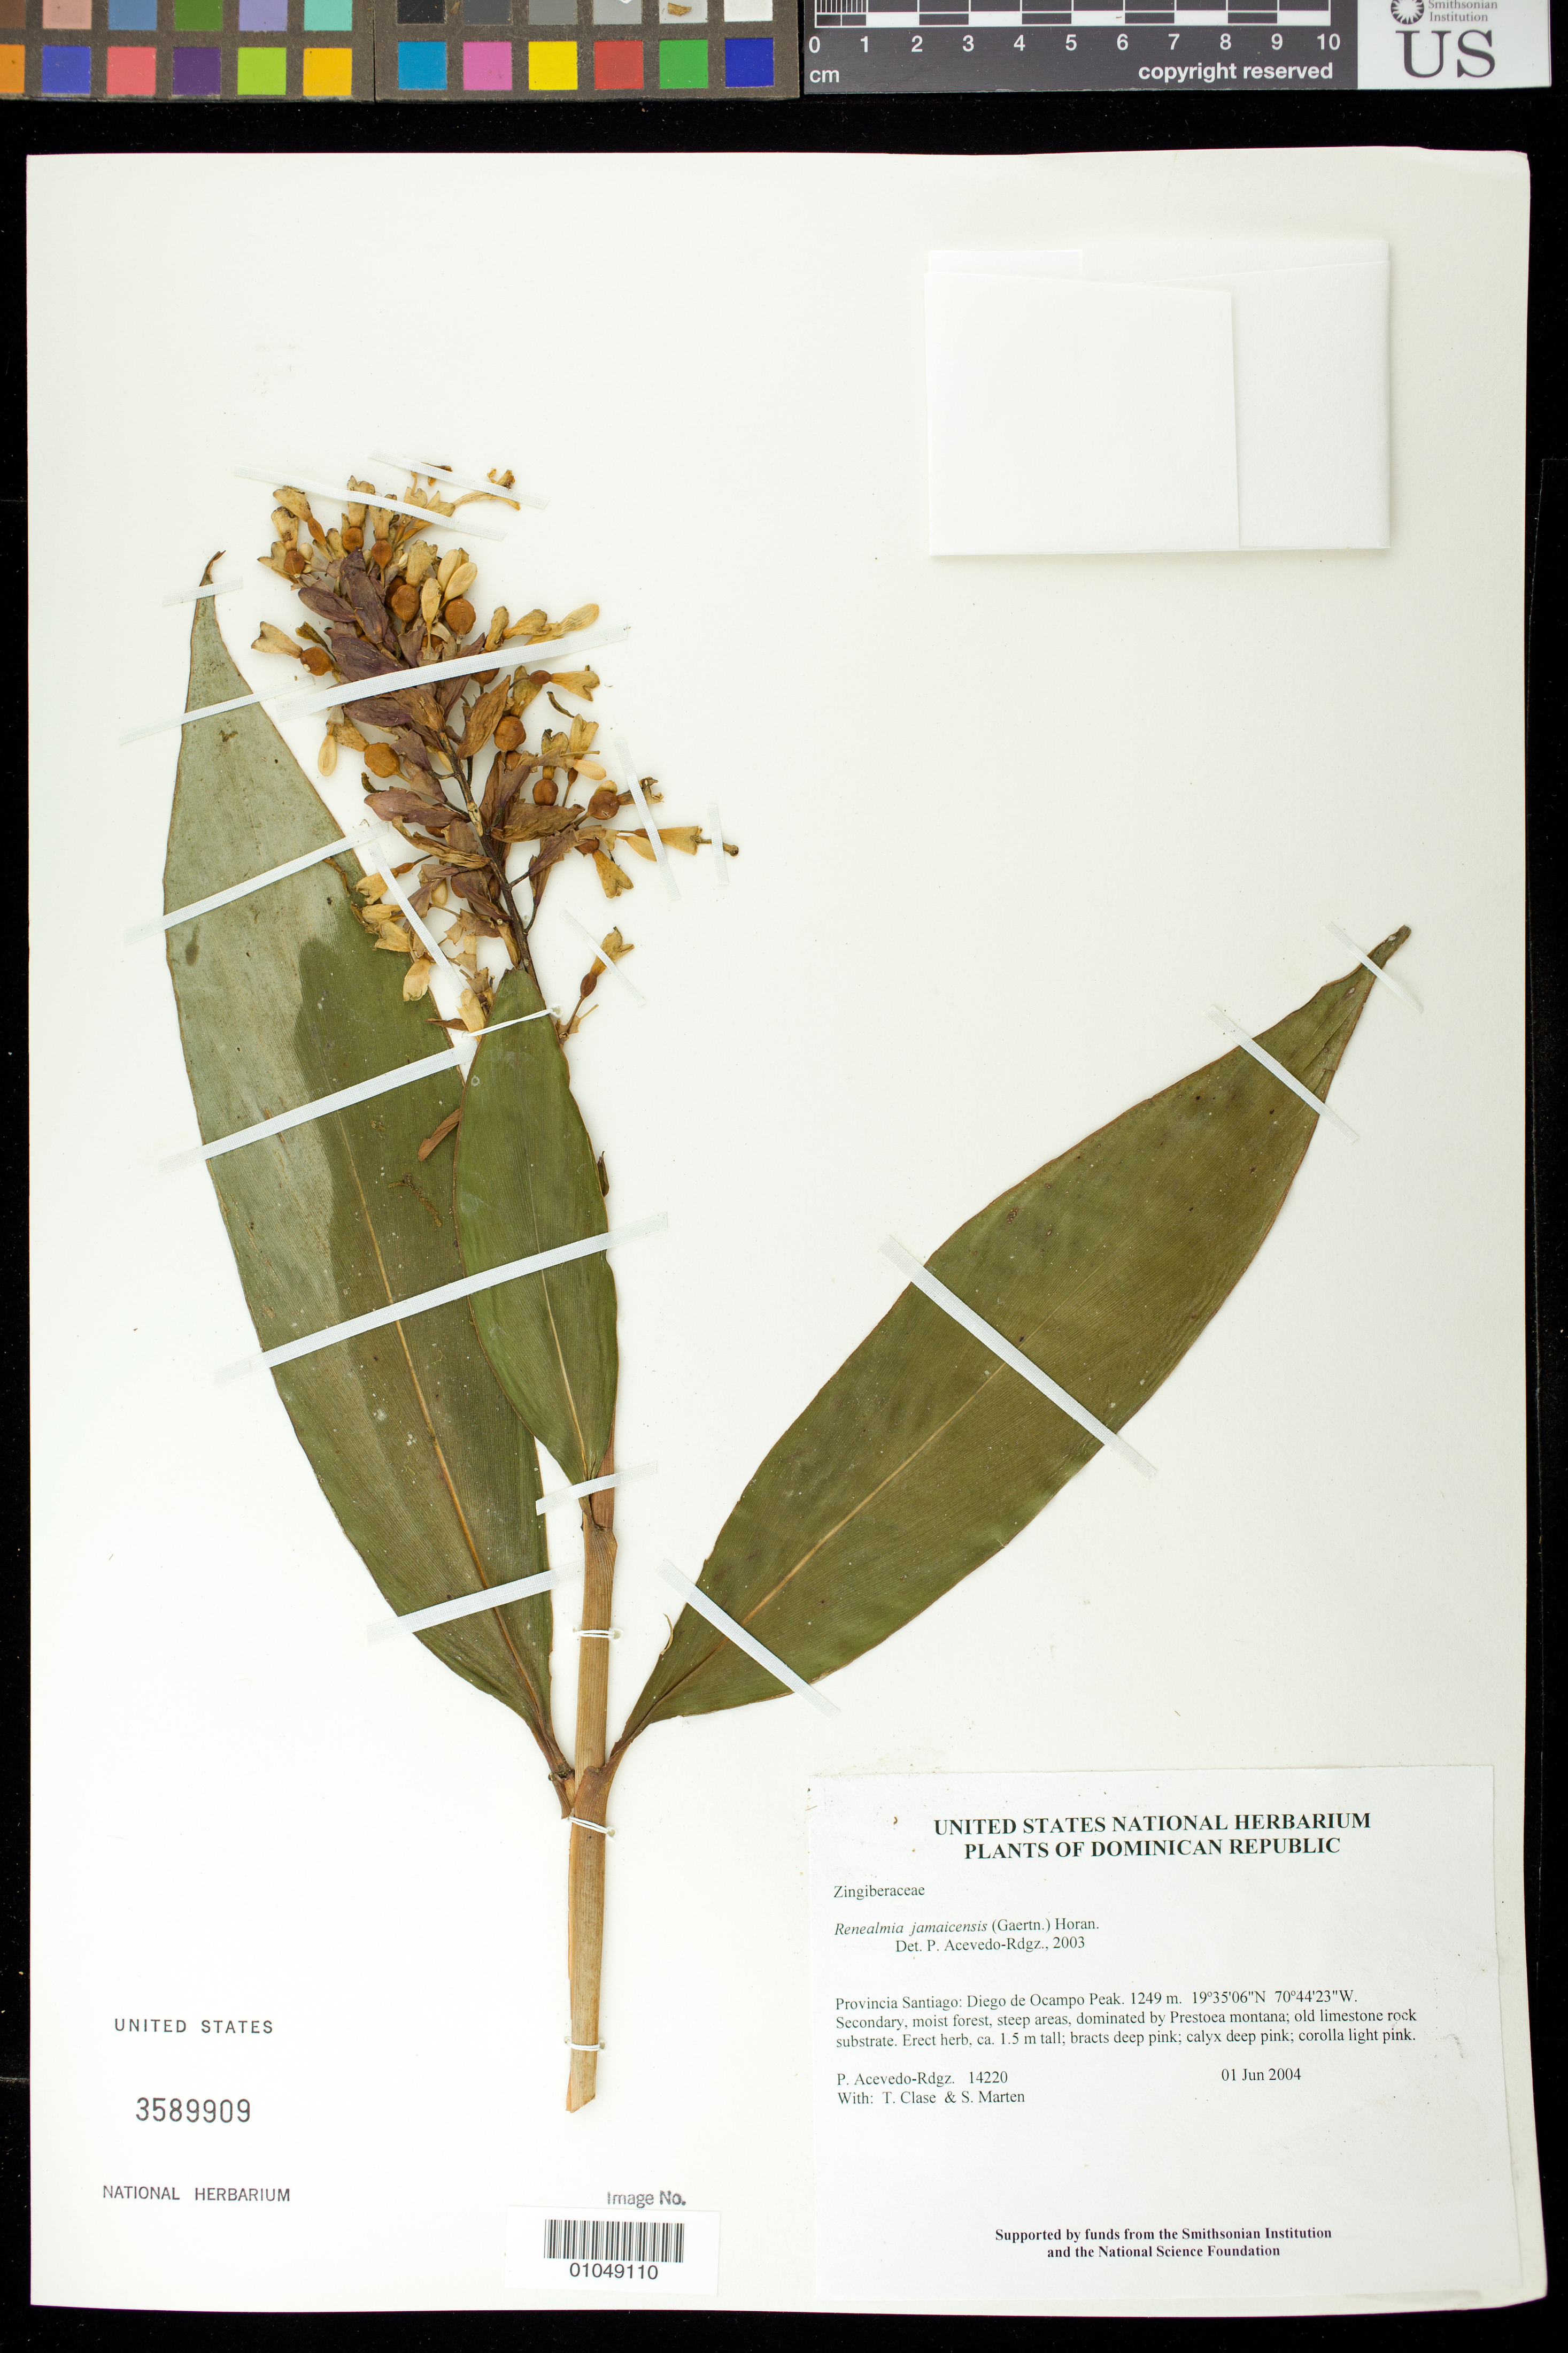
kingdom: Plantae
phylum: Tracheophyta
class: Liliopsida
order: Zingiberales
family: Zingiberaceae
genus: Renealmia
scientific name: Renealmia jamaicensis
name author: (Gaertn.) Horan.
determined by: Acevedo-Rodríguez, P., (BOT), Smithsonian Institution - National Museum of Natural History (UNITED STATES)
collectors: P. Acevedo-Rodr., T. Clase & S. Marten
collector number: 14220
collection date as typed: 01 Jun 2004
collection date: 2004-06-01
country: Dominican Republic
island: Hispaniola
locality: Provincia Santiago: Diego de Ocampo Peak.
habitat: Secondary, moist forest, steep areas, dominated by Prestoea montana; old limestone rock substrate.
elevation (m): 1249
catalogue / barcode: US 3589909